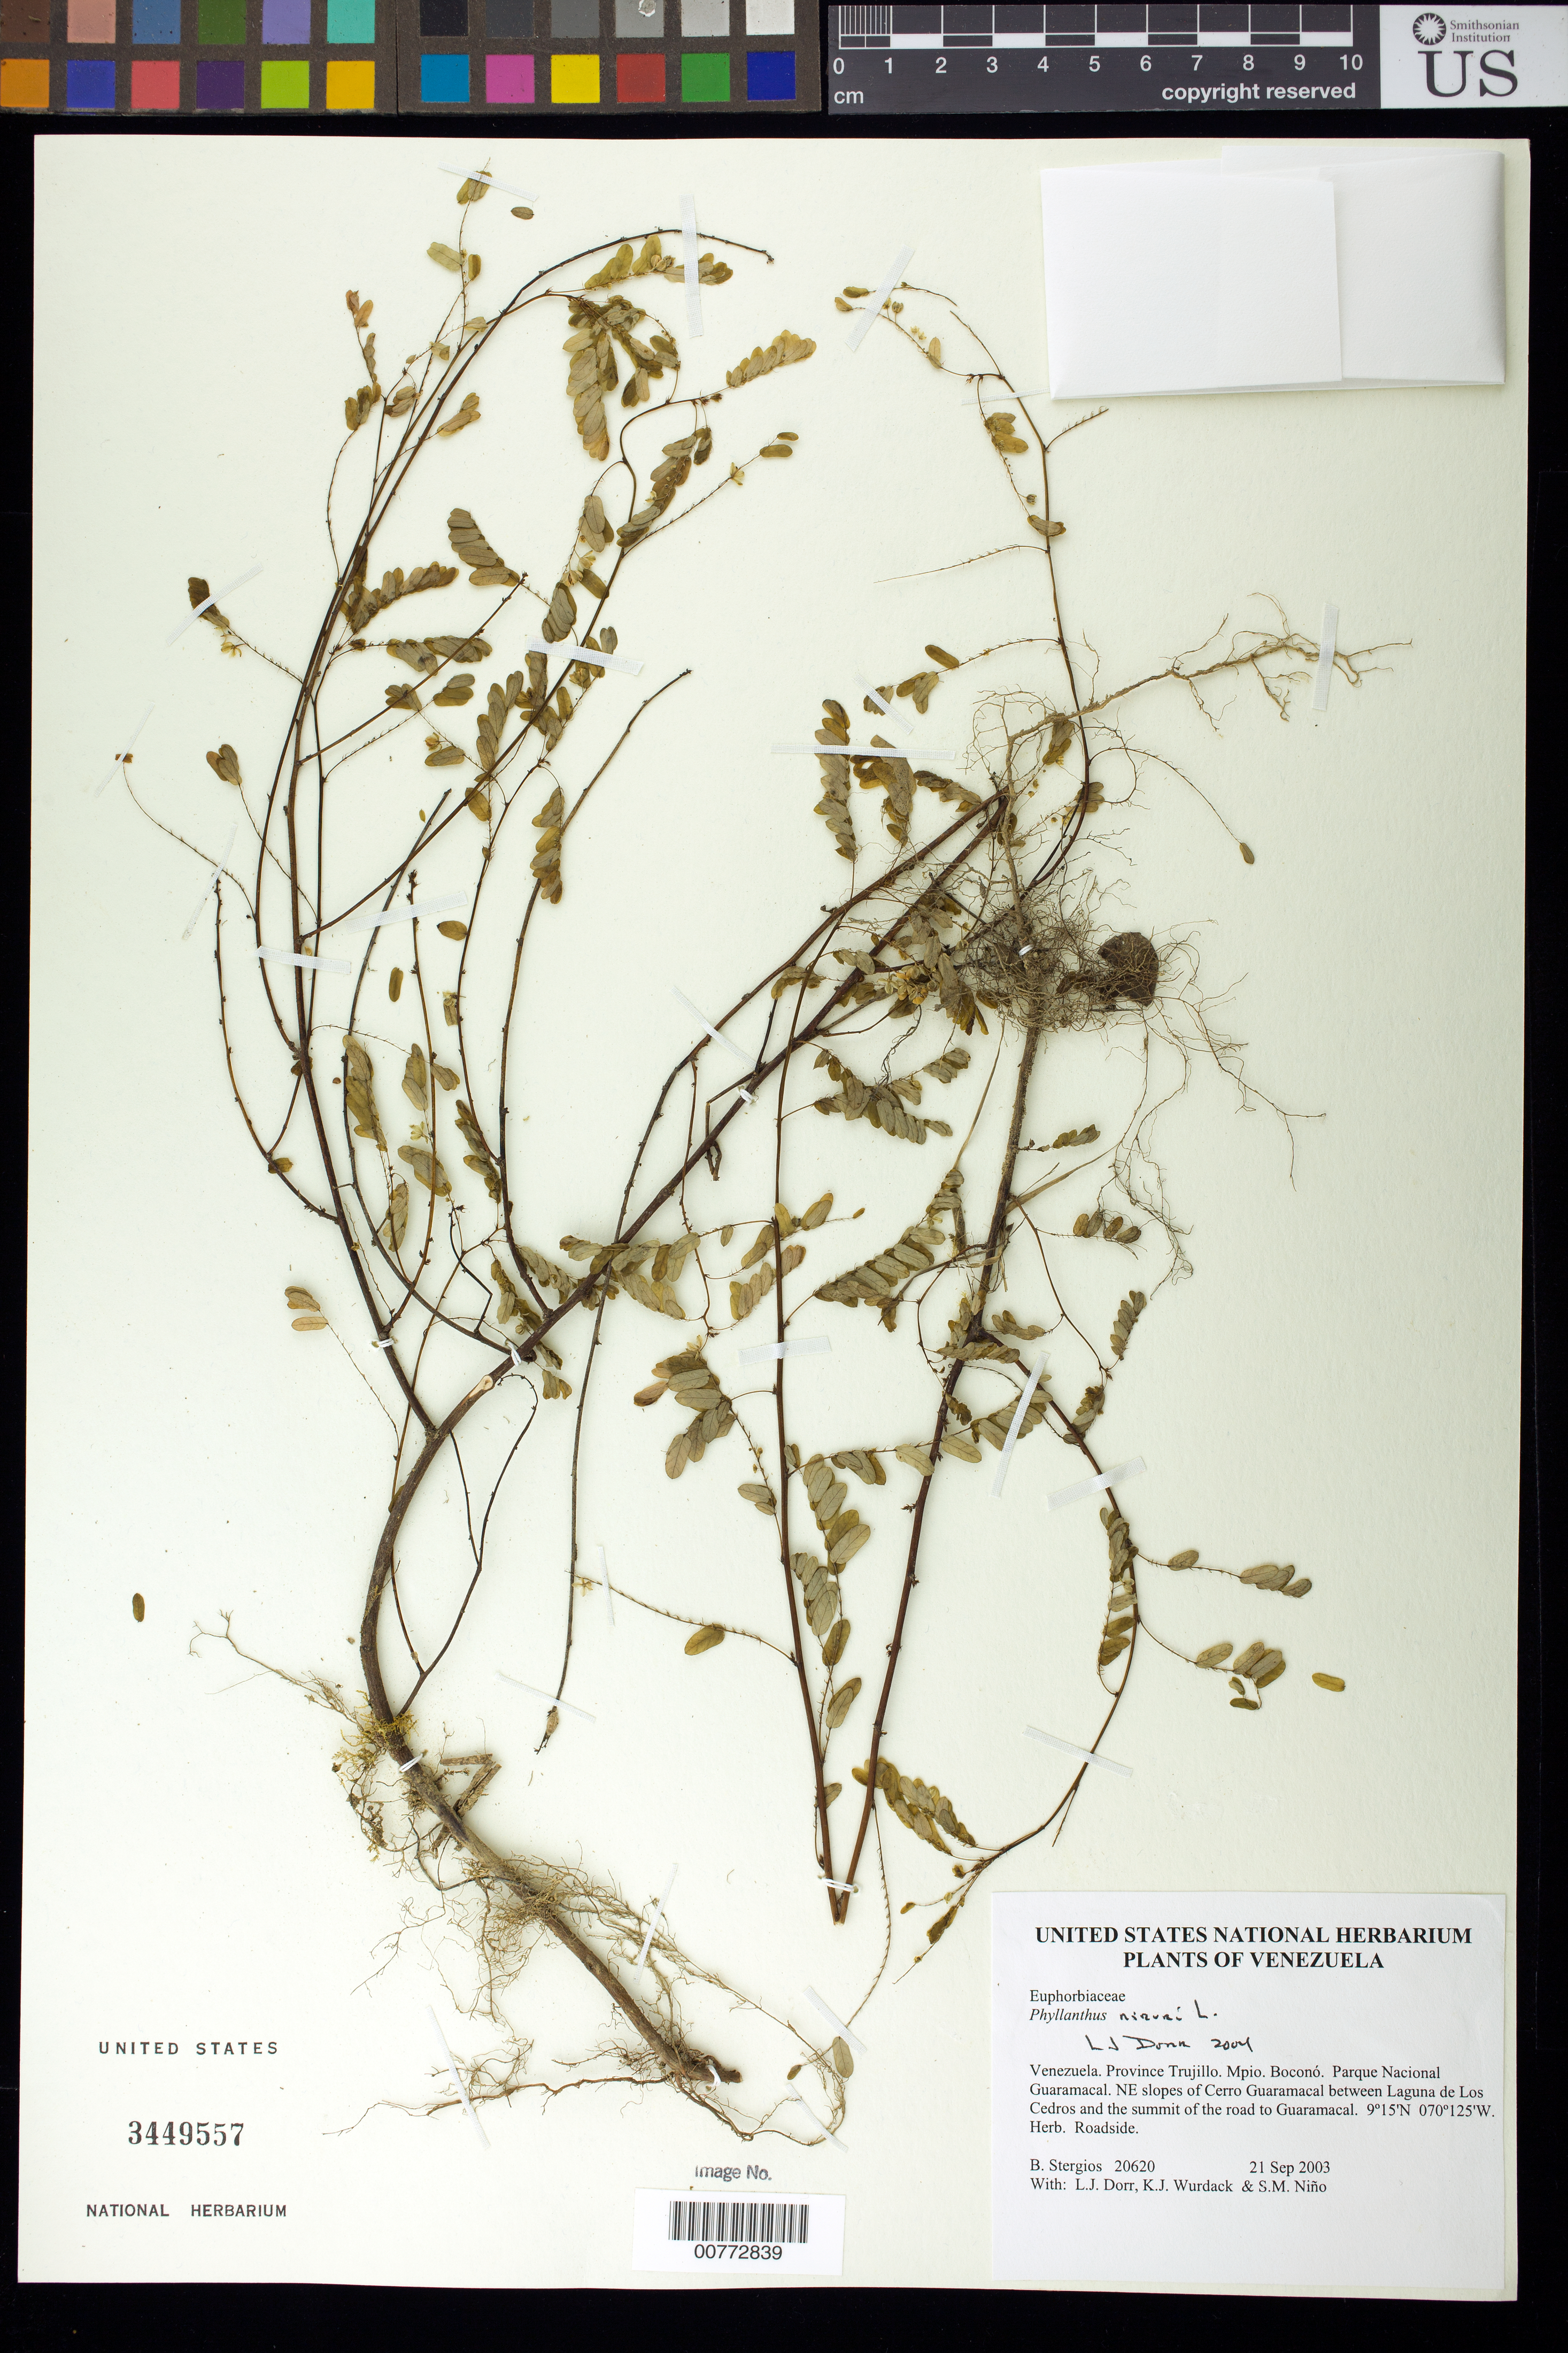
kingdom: Plantae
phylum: Tracheophyta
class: Magnoliopsida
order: Malpighiales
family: Phyllanthaceae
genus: Phyllanthus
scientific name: Phyllanthus niruri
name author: L.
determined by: Dorr, L. J., (BOT), Smithsonian Institution - National Museum of Natural History (UNITED STATES)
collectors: B. G. Stergios, L. J. Dorr, K. Wurdack & S. M. Niño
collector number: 20620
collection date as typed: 21 Sep 2003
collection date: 2003-09-21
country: Venezuela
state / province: Trujillo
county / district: Boconó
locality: Parque Nacional Guaramacal. NE slopes of Cerro Guaramacal between Laguna de Los Cedros and the summit of the road to Guaramacal.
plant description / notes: PORT, US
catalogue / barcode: US 3449557